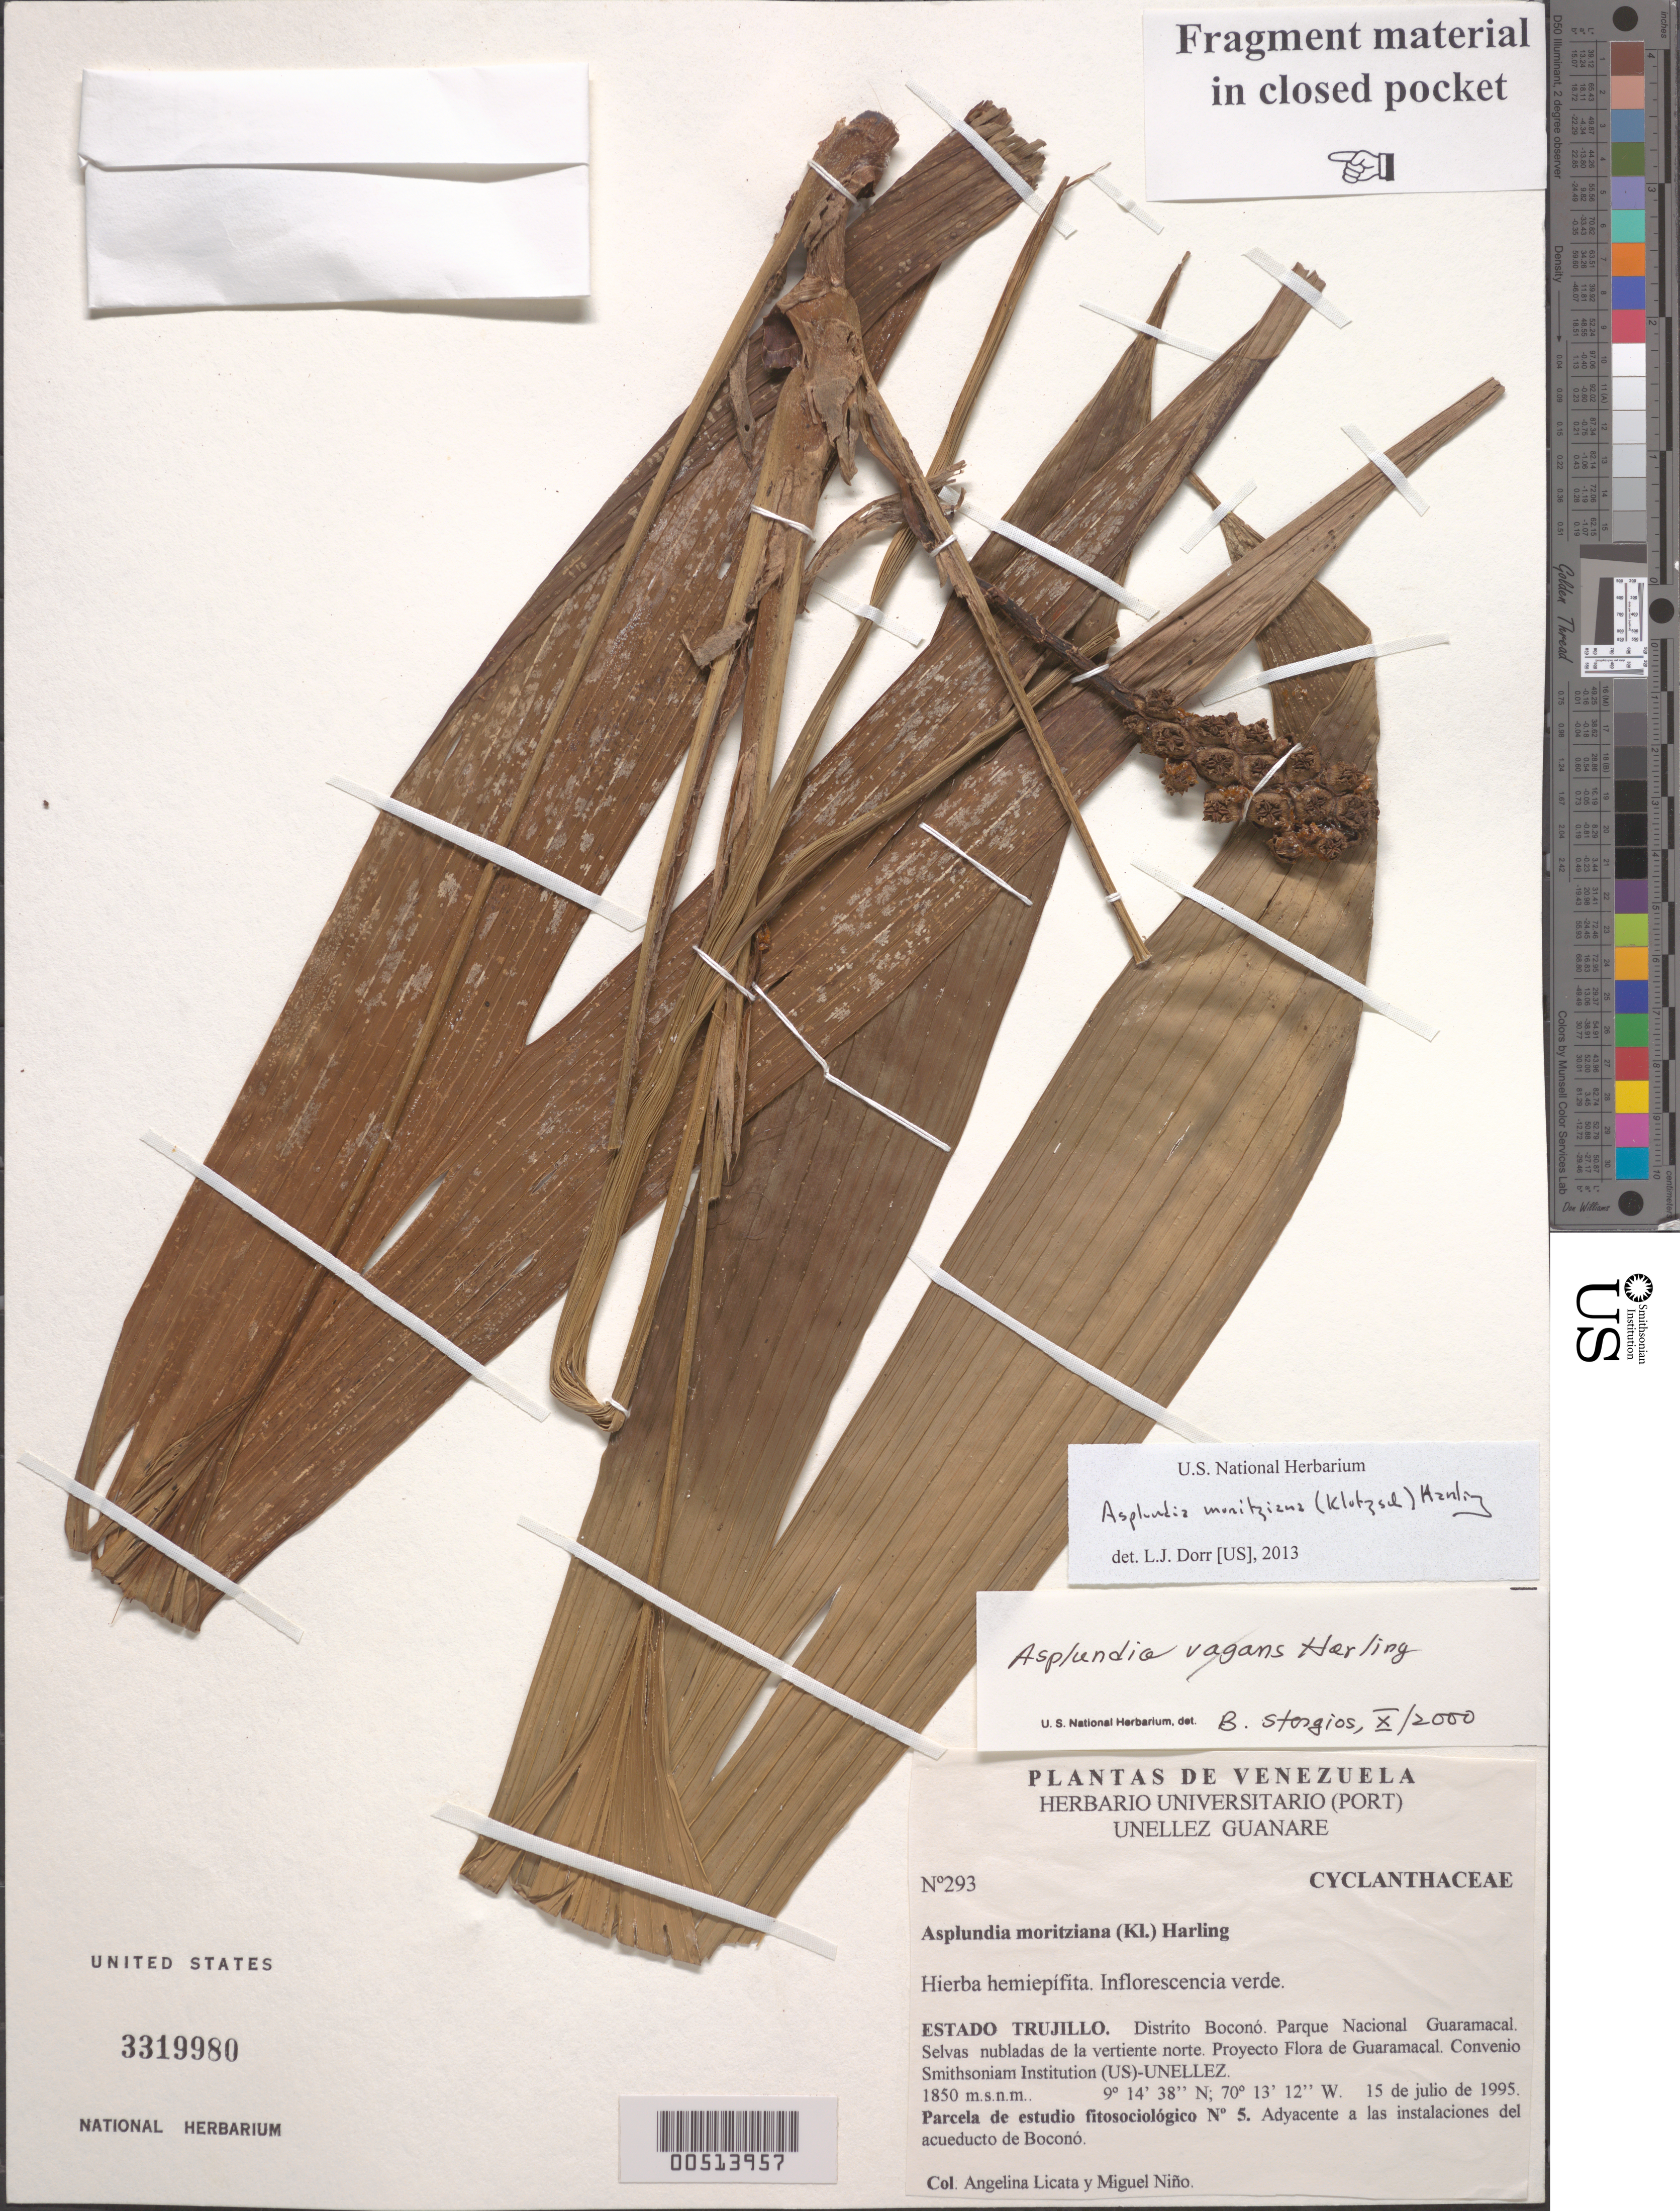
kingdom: Plantae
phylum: Tracheophyta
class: Liliopsida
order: Pandanales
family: Cyclanthaceae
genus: Asplundia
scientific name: Asplundia moritziana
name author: (Klotzsch) Harling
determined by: Dorr, L. J., (BOT), Smithsonian Institution - National Museum of Natural History (UNITED STATES)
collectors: A. Licata & S. M. Niño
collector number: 293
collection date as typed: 15 Jul 1995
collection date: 1995-07-15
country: Venezuela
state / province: Trujillo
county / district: Boconó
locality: Parque Nacional Guaramacal, vertiente N, adyacente a las instalaciones del acueducto de Boconó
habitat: Selva nubladas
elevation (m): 1850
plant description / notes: PORT, US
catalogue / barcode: US 3319980